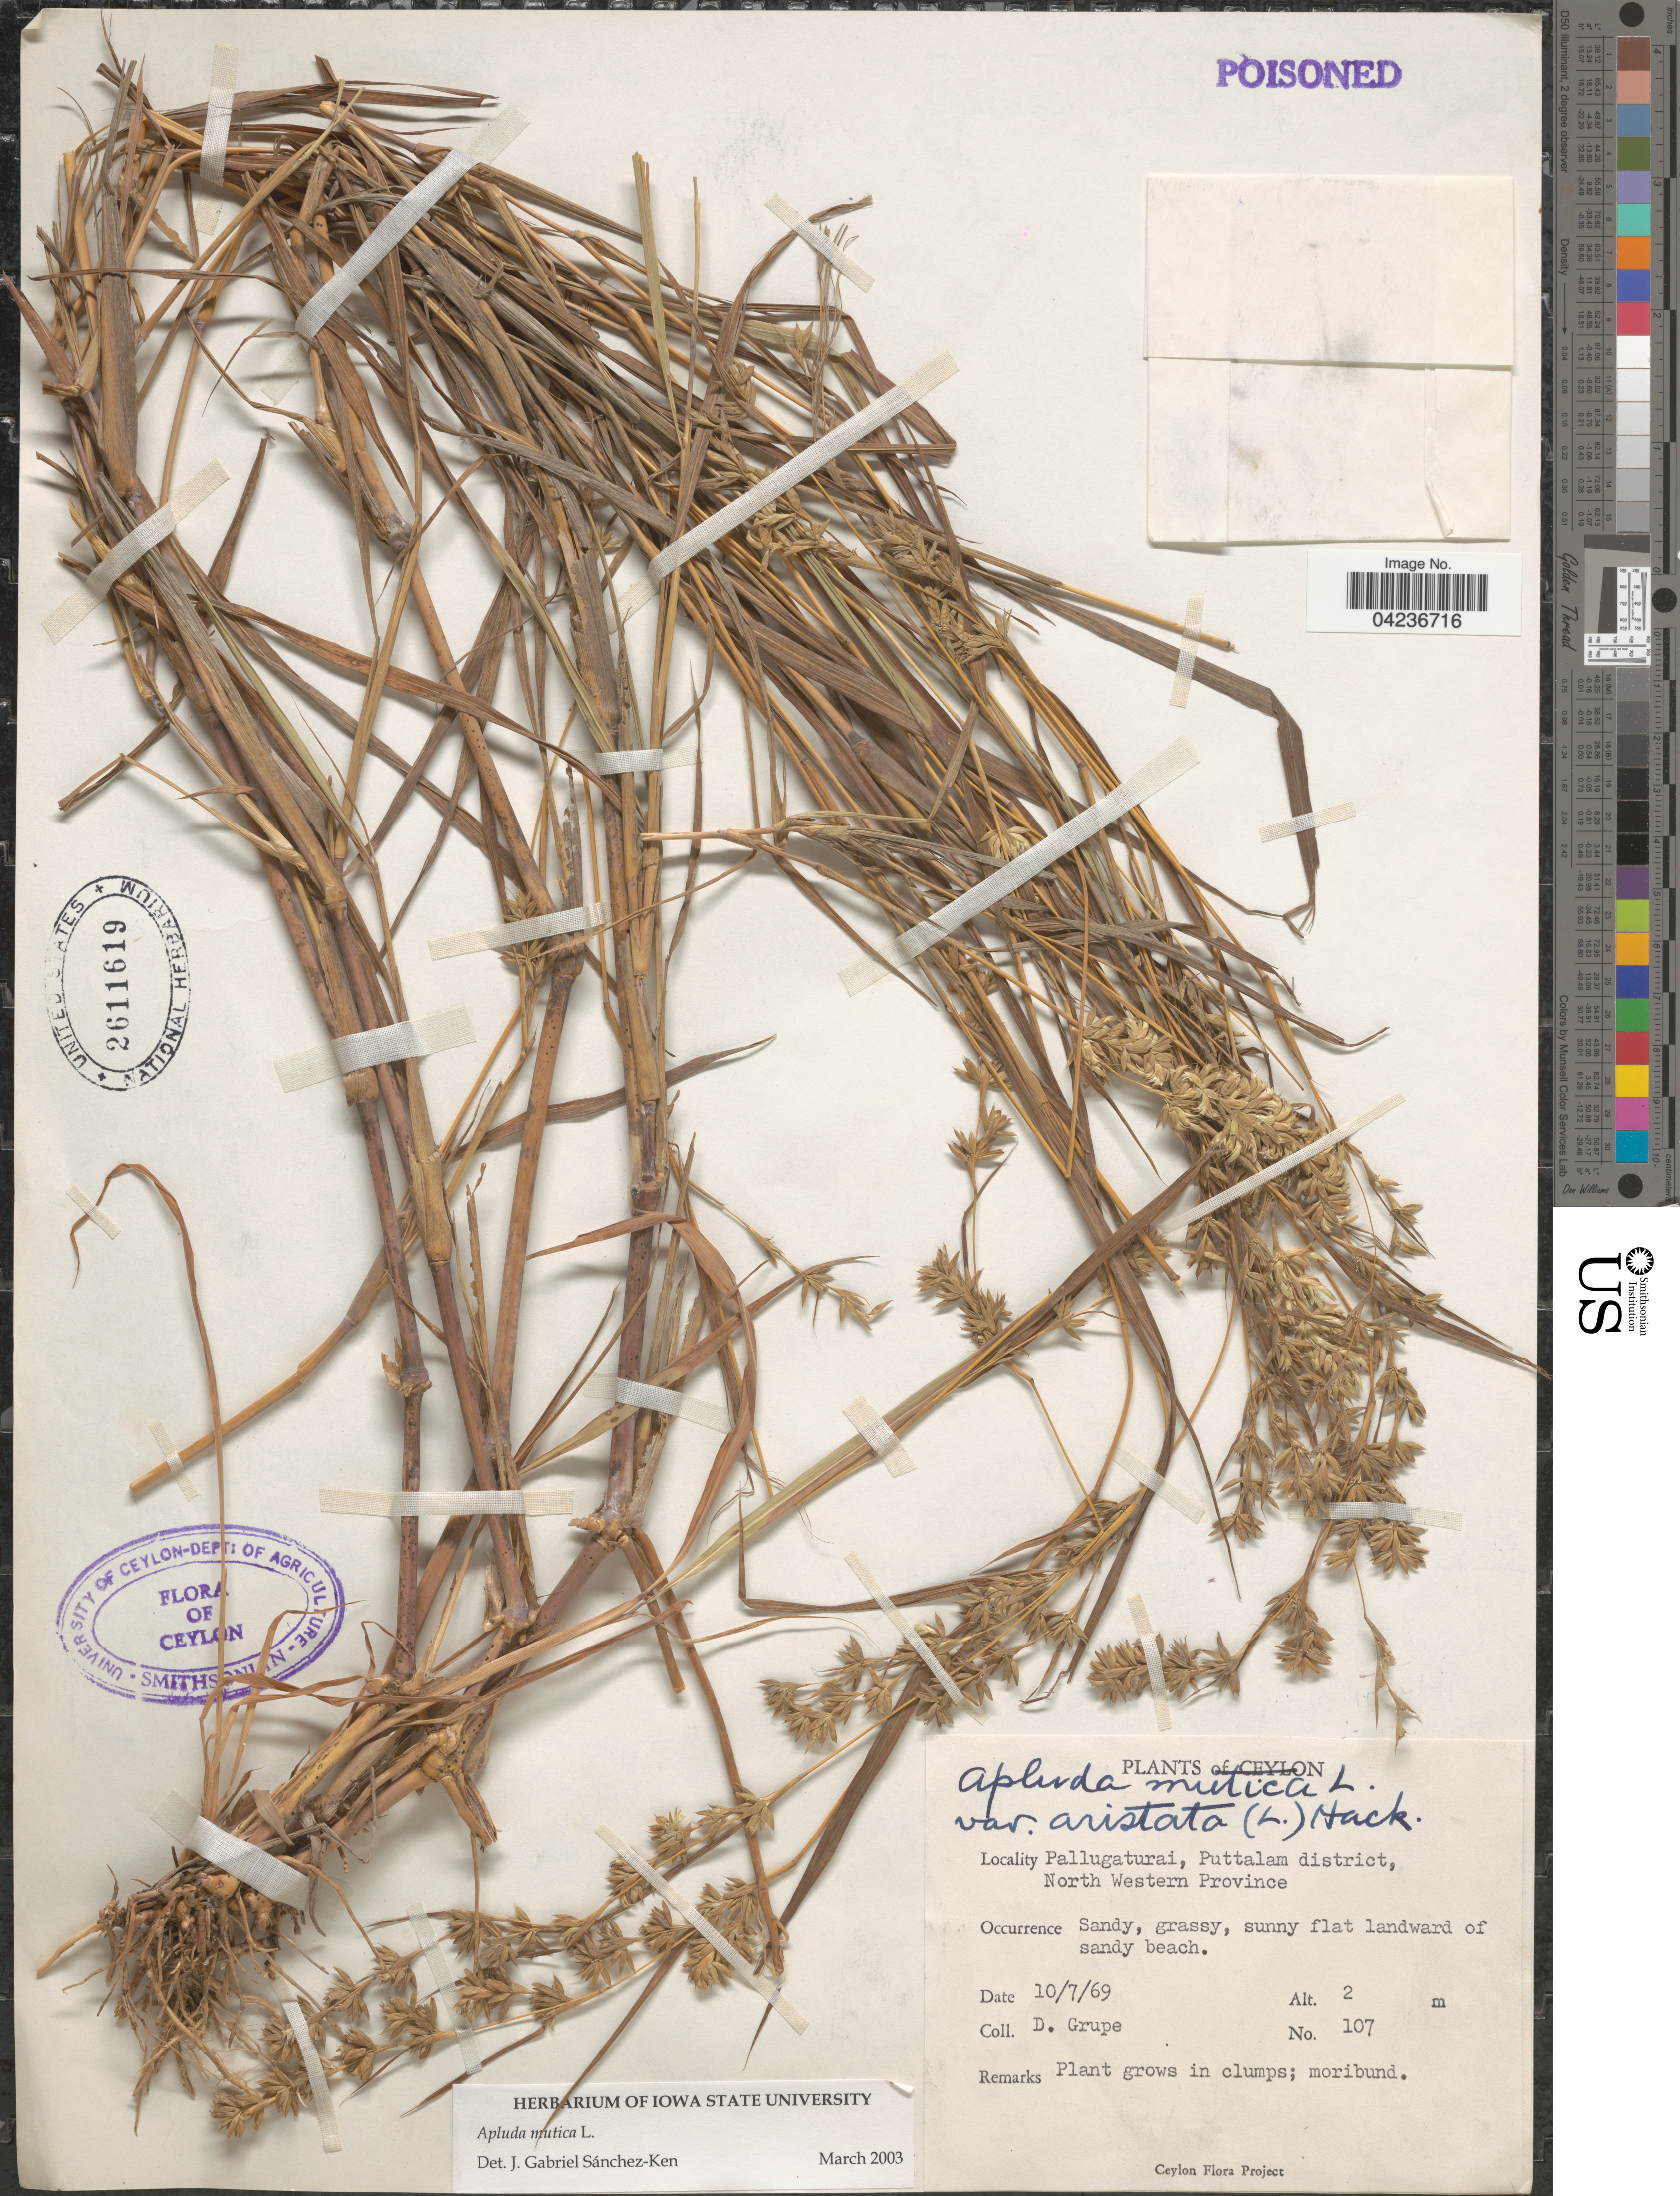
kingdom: Plantae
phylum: Tracheophyta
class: Liliopsida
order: Poales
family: Poaceae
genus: Apluda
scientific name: Apluda mutica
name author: L.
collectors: D. Grupe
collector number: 107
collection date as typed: Transcribed d/m/y: 10/7/69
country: Sri Lanka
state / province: North Western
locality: Ceylon. Pallugaturai, Puttalam district.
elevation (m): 2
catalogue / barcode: US 2611619